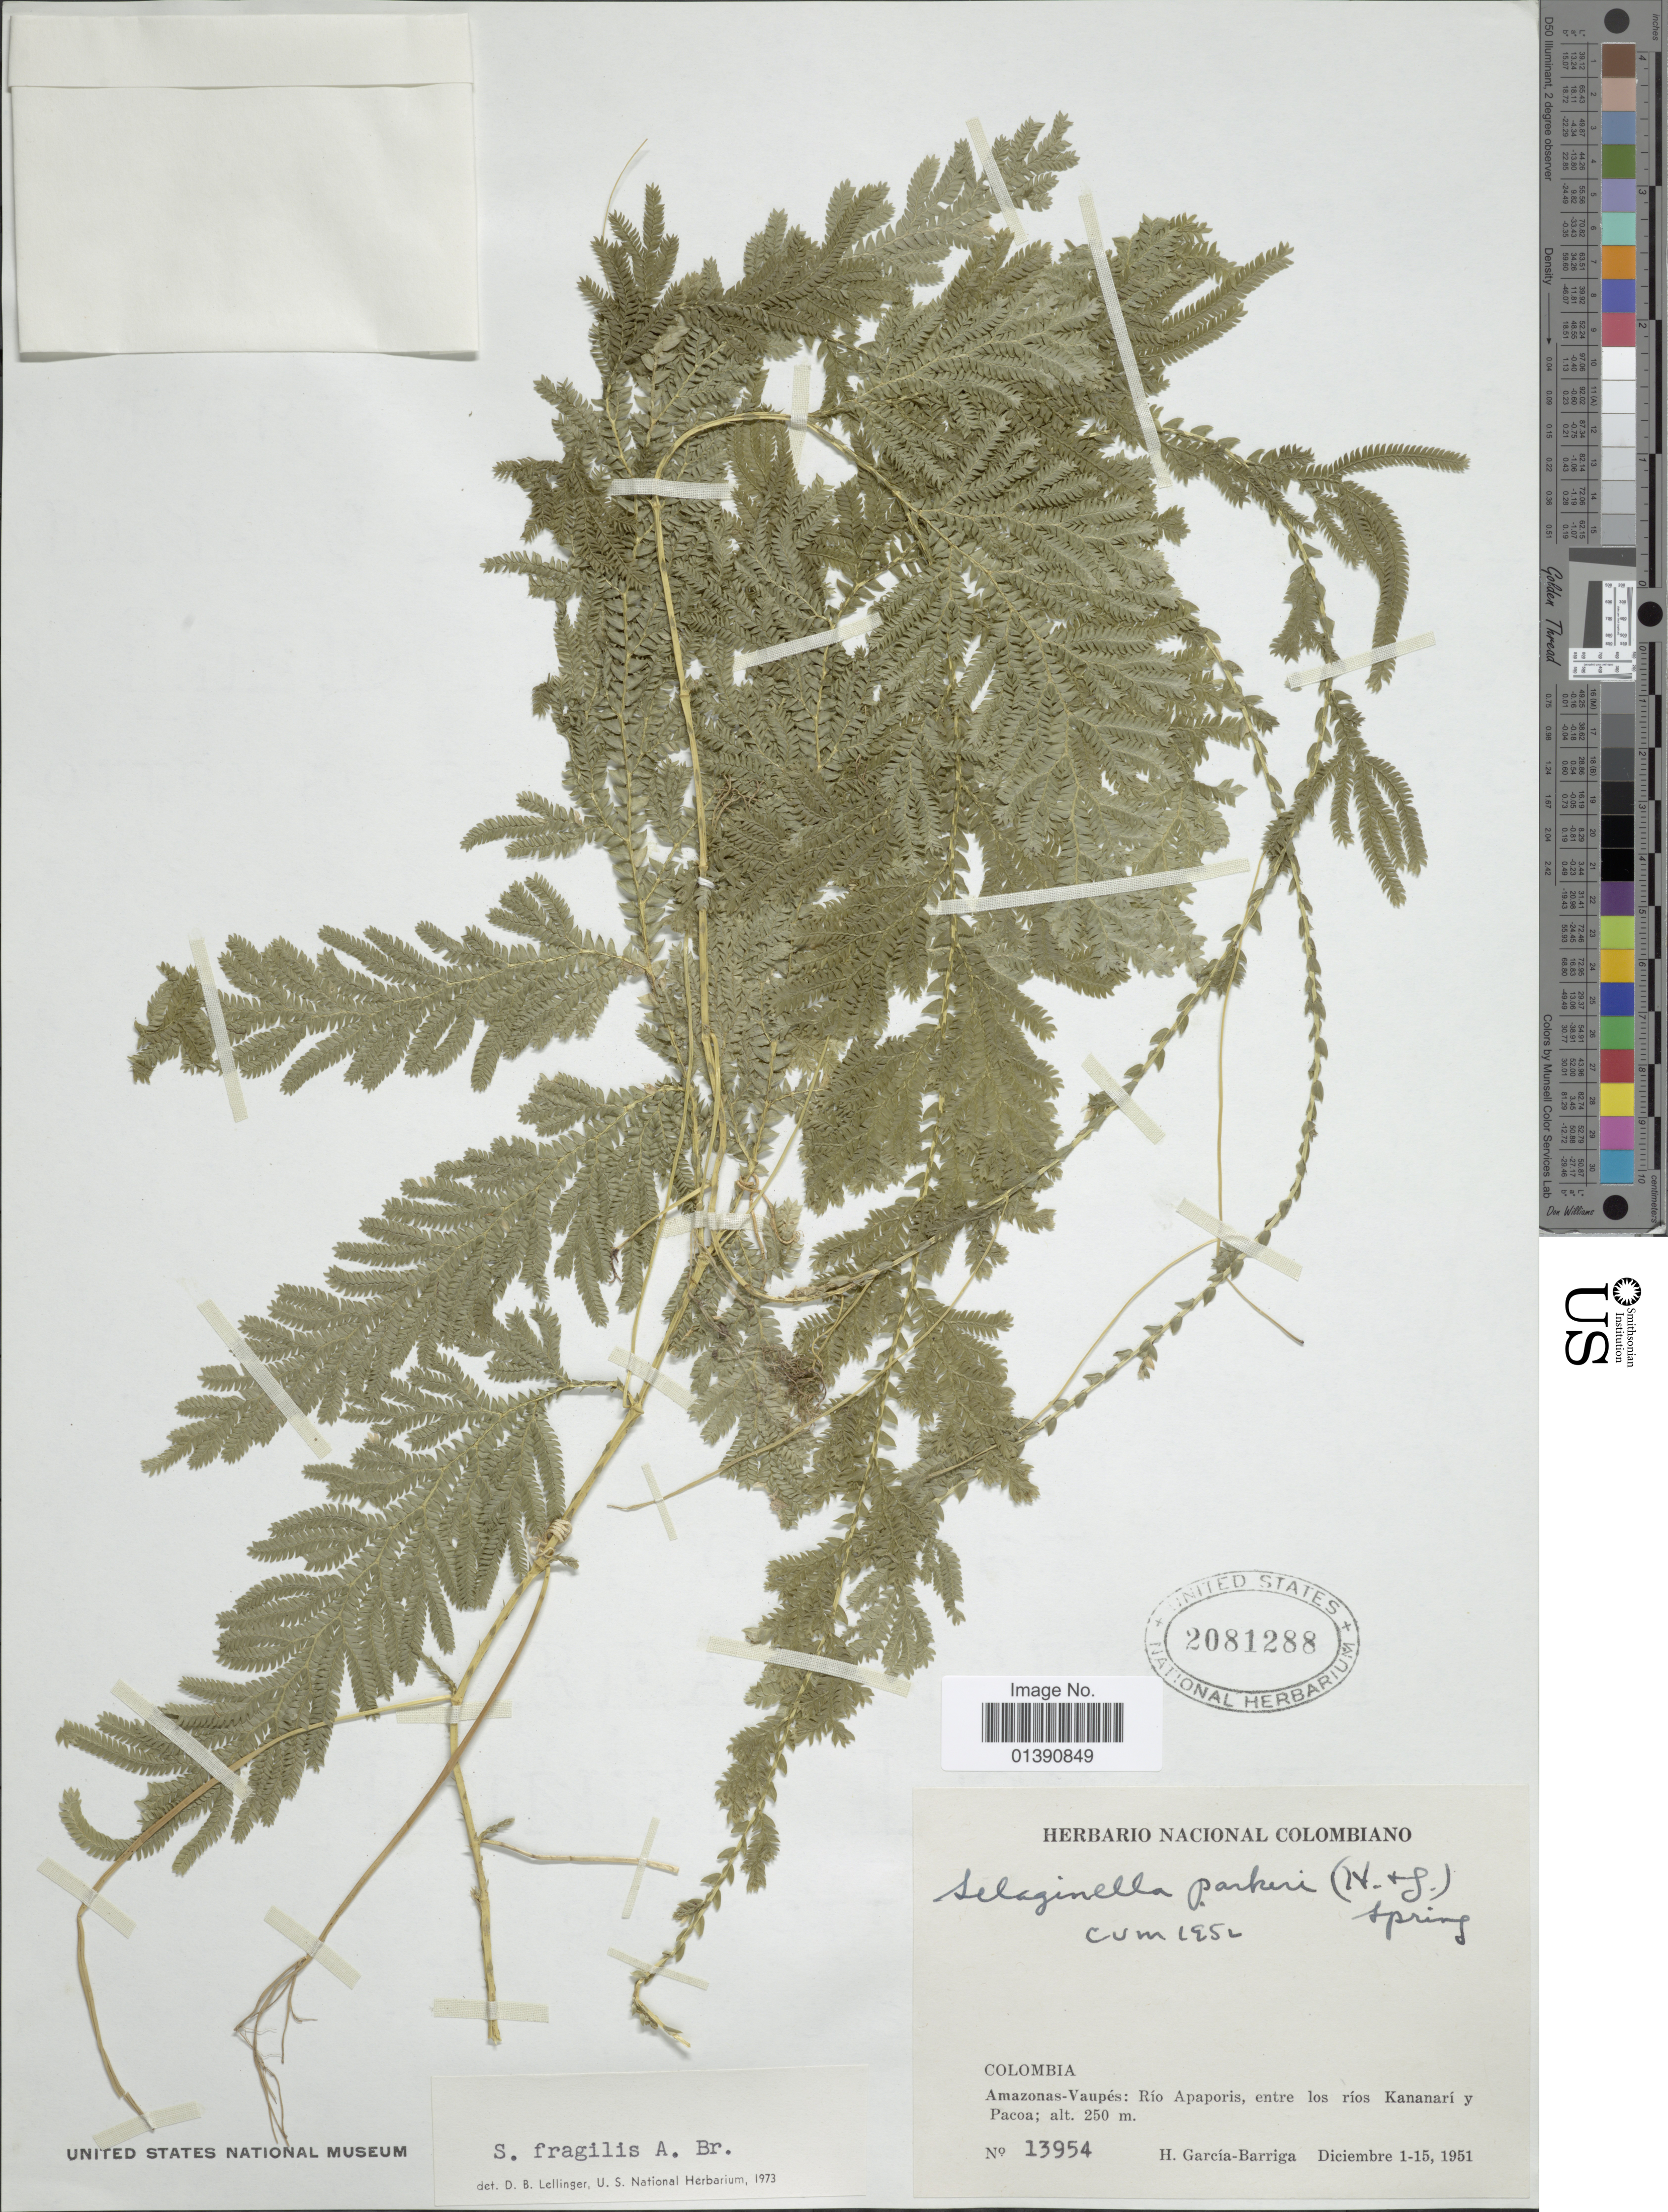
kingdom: Plantae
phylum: Tracheophyta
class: Lycopodiopsida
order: Selaginellales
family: Selaginellaceae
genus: Selaginella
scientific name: Selaginella fragilis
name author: A. Braun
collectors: H. García Barriga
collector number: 13954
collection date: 1951-12-01/1951-12-15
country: Colombia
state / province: Amazônas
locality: Vaupés: Río Apaporis, entre los ríos Kananrí y Pacoa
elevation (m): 250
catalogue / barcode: US 2081288